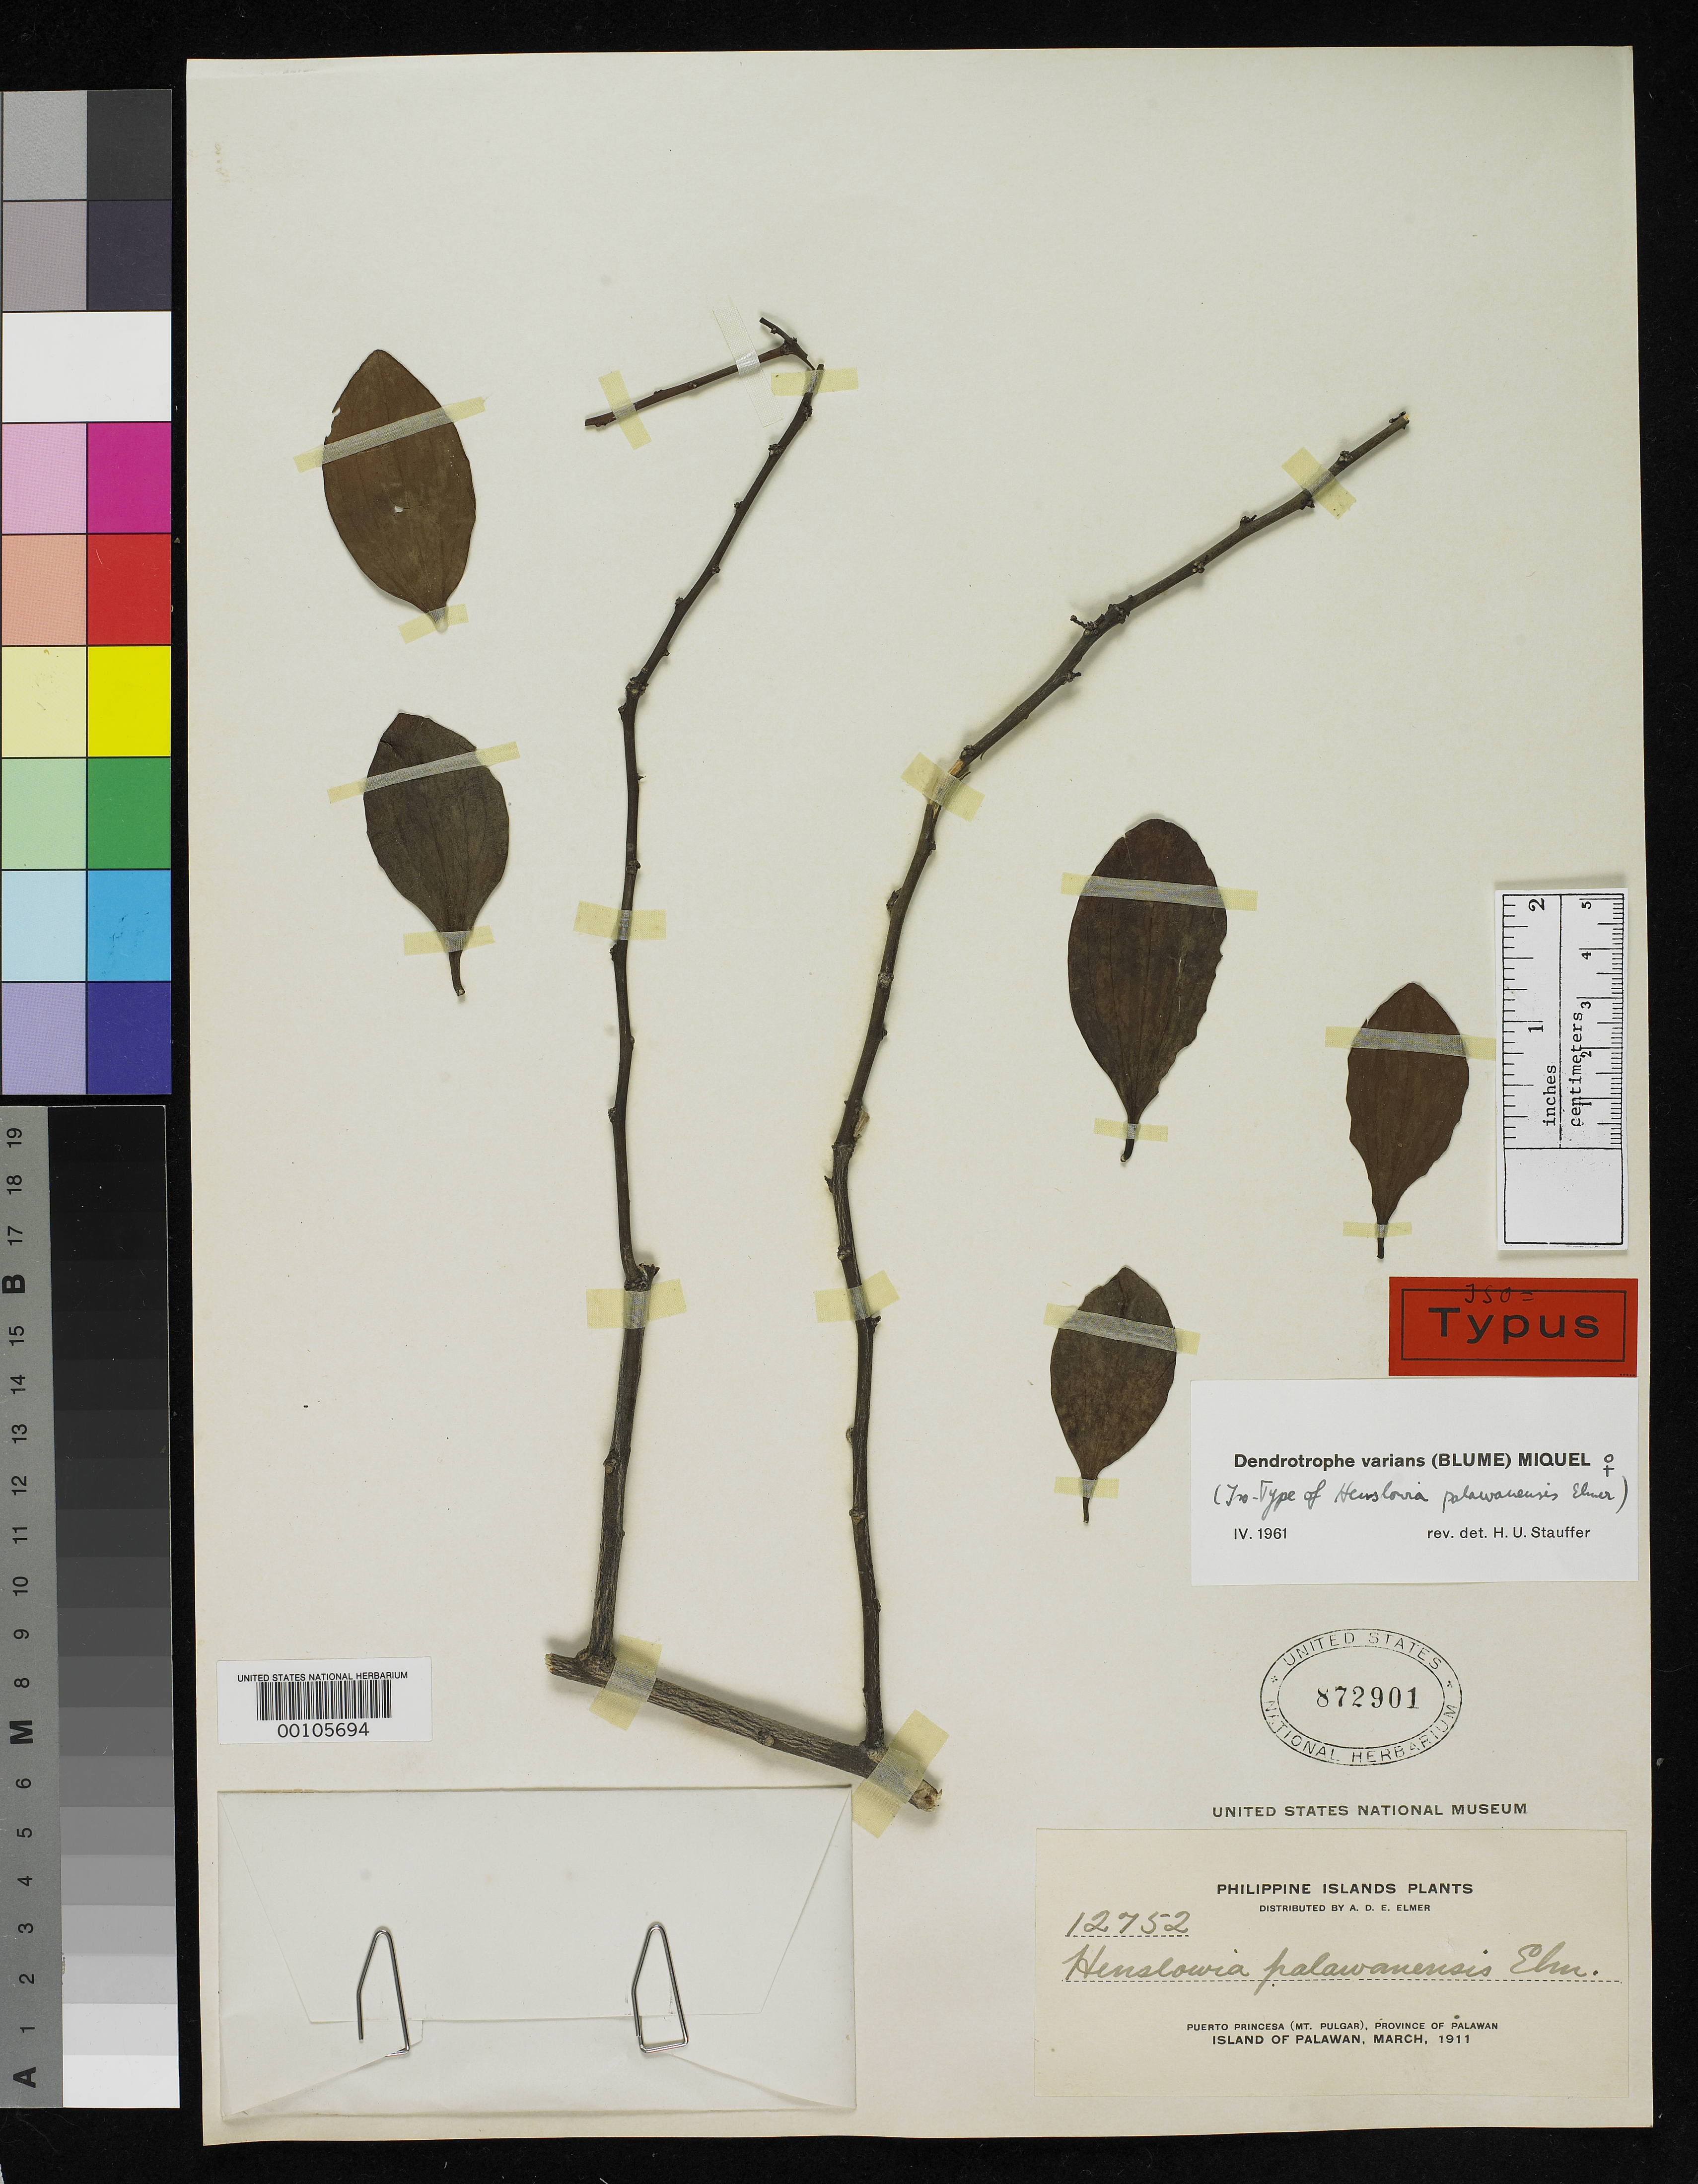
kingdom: Plantae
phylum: Tracheophyta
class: Magnoliopsida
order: Santalales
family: Santalaceae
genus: Henslowia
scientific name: Henslowia palawanensis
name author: Elmer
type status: Isotype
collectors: A. D. E. Elmer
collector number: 12752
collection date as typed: Mar 1911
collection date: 1911-03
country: Philippines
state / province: Mimaropa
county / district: Palawan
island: Palawan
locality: Puerto Princesa (Mt. Pulgar).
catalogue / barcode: US 872901